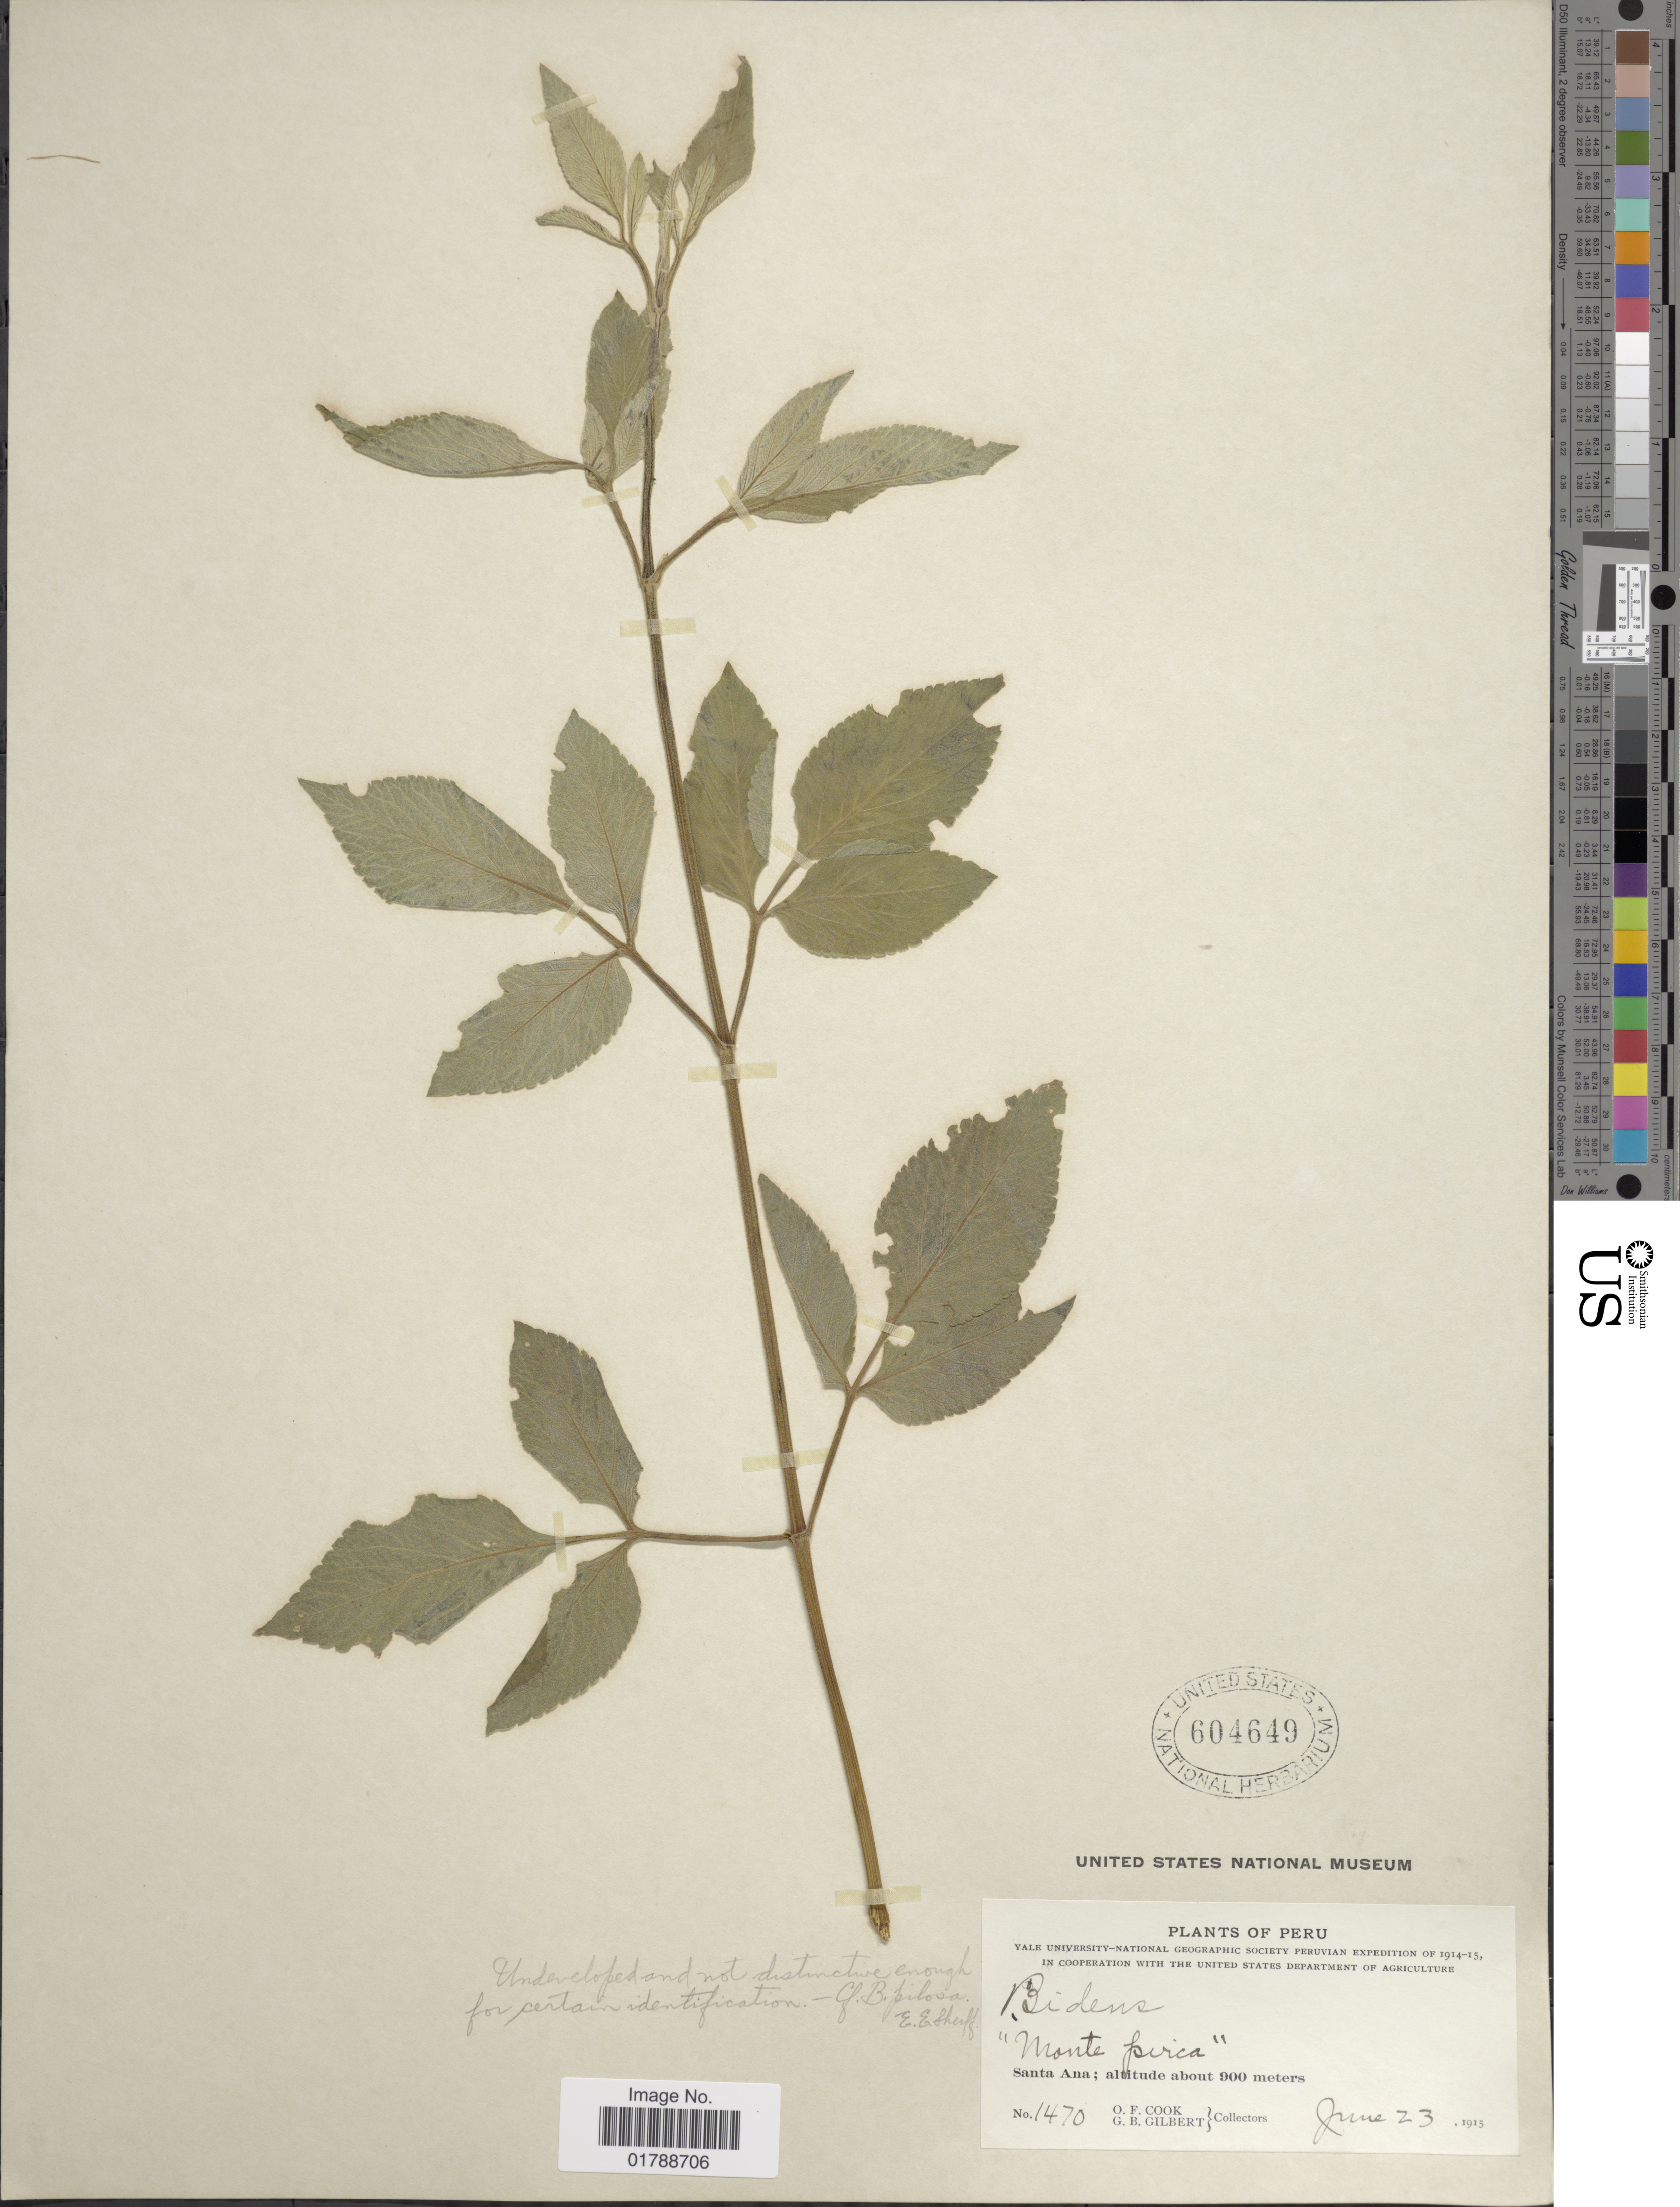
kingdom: Plantae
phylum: Tracheophyta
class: Magnoliopsida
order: Asterales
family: Asteraceae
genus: Bidens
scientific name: Bidens pilosa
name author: L.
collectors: O. F. Cook & G. B. Gilbert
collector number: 1470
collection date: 1915-06-23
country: Peru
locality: Santa Ana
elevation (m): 900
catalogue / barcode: US 604649